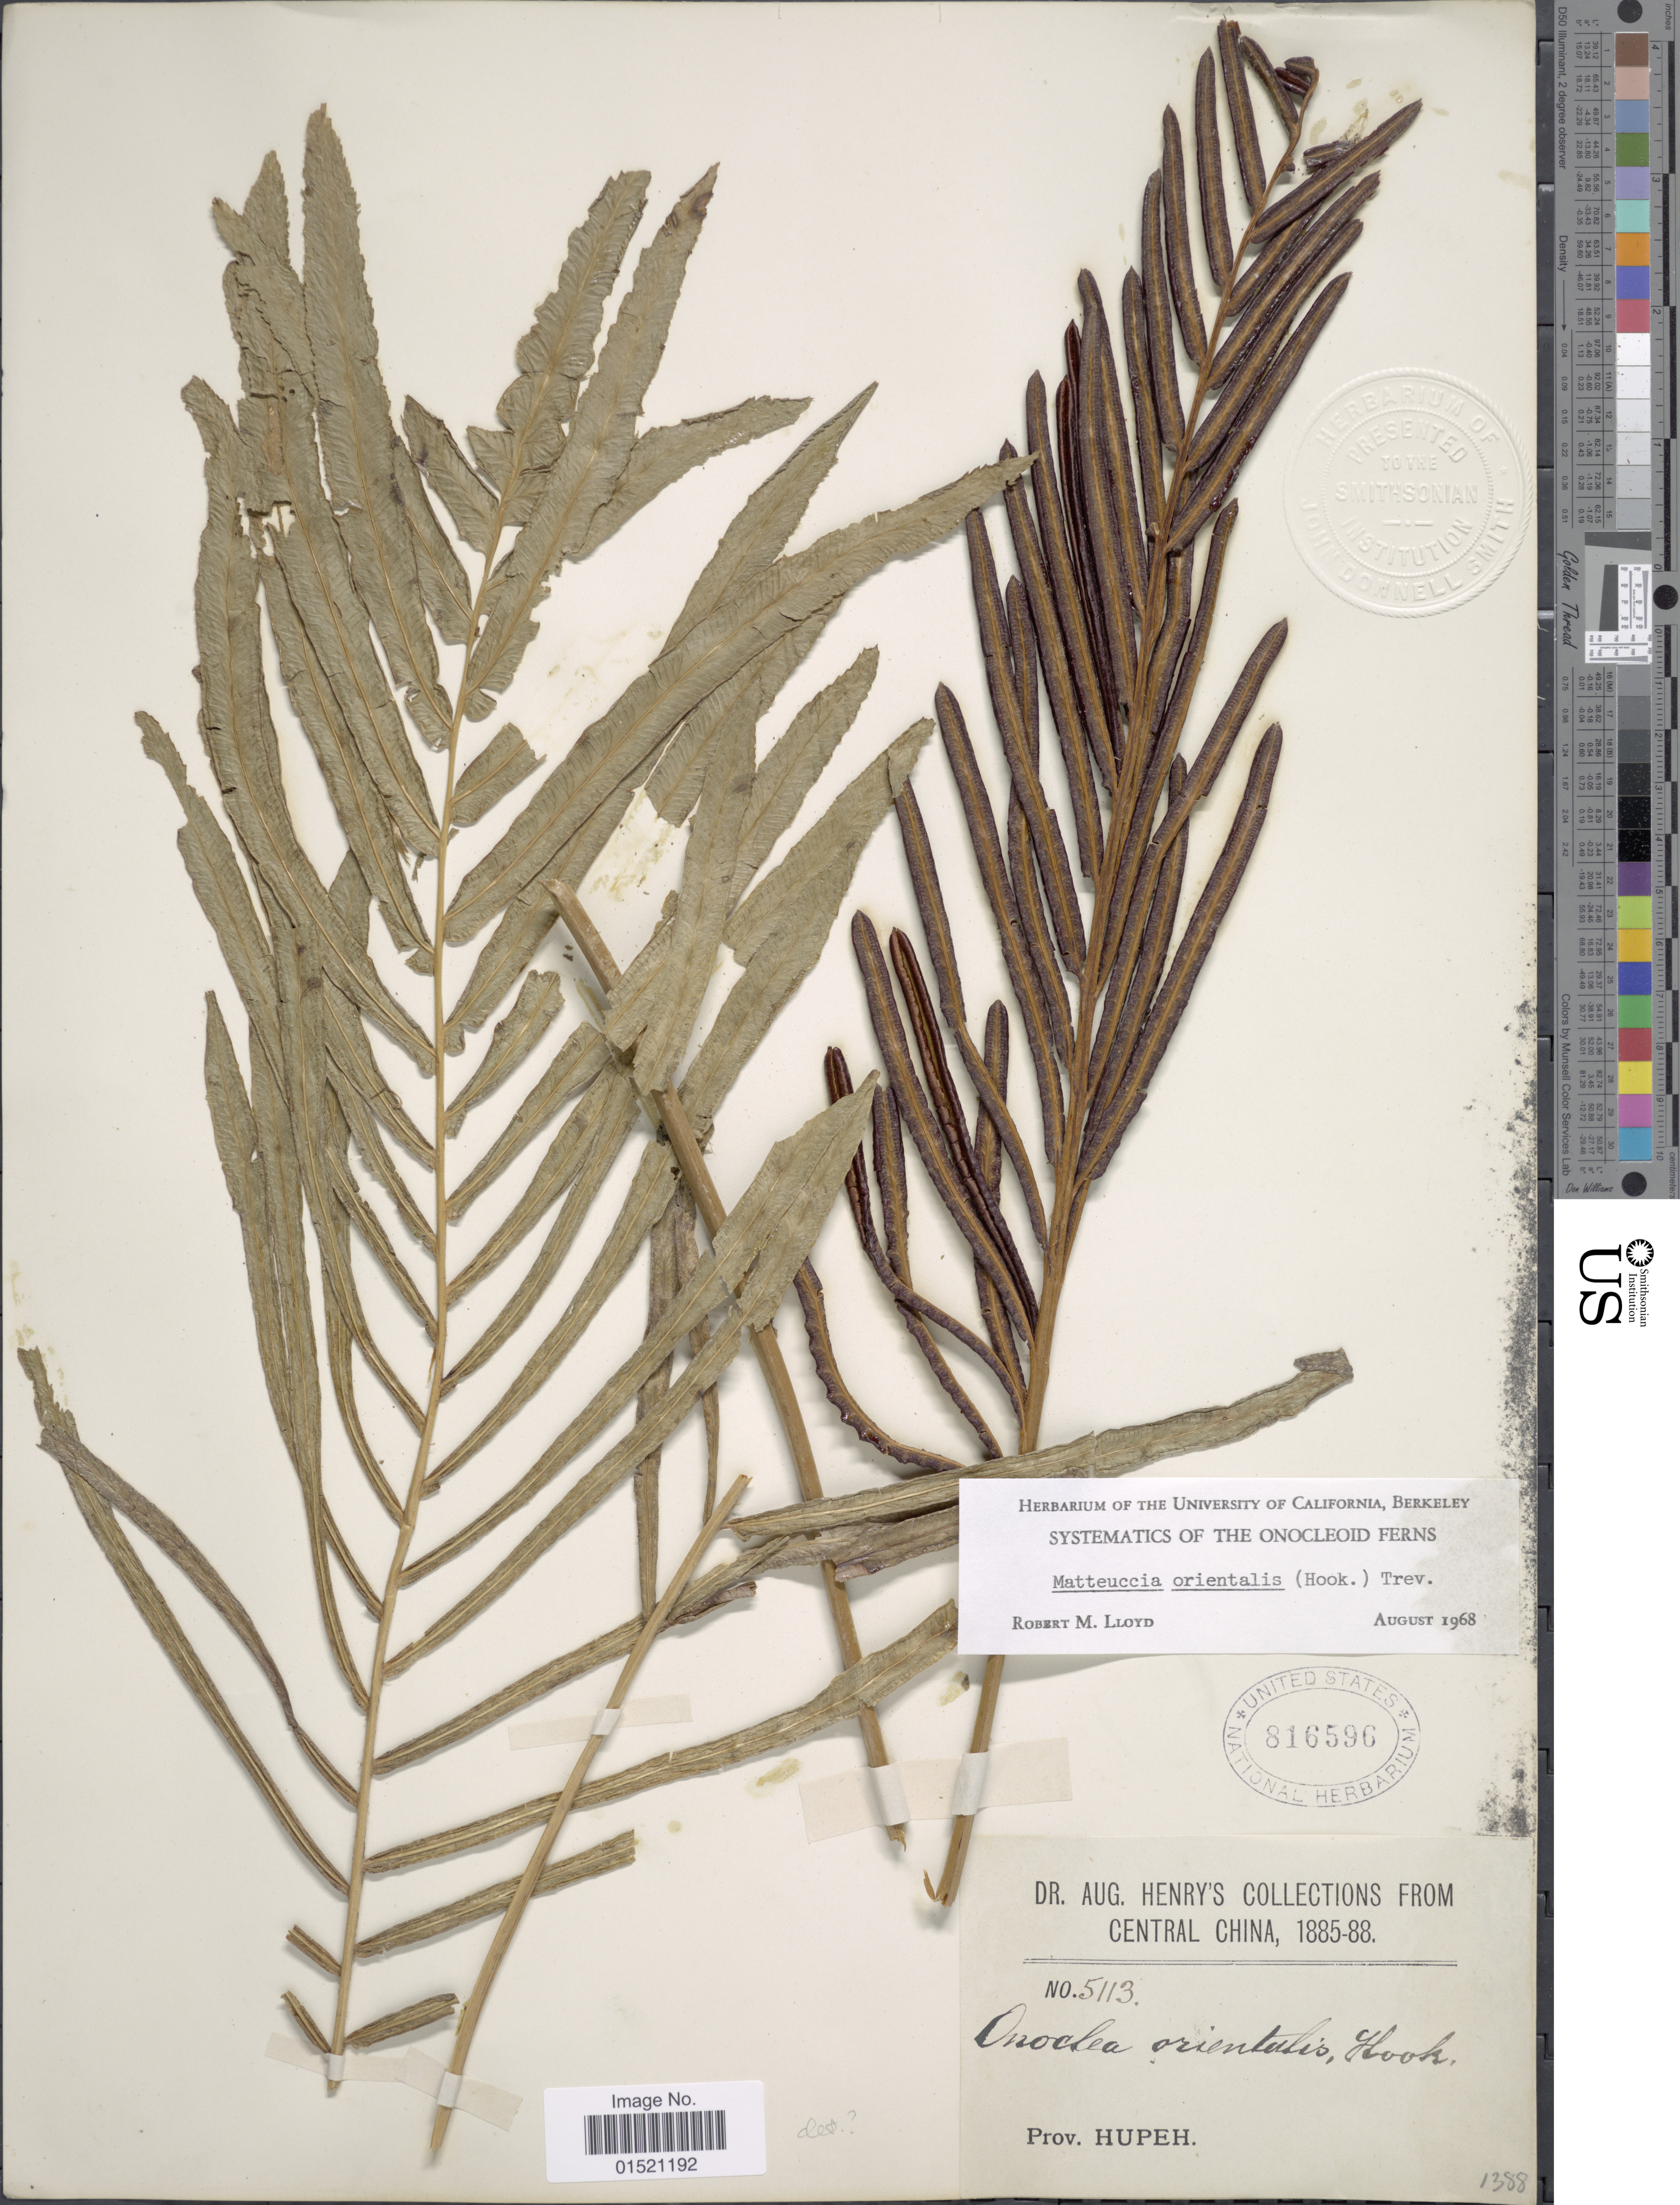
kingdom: Plantae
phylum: Tracheophyta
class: Polypodiopsida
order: Polypodiales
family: Onocleaceae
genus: Pentarhizidium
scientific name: Pentarhizidium orientale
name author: (Hook.) Hayata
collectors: A. Henry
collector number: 5113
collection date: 1885/1888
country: China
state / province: Hubei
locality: Prov. Hupeh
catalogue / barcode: US 816596